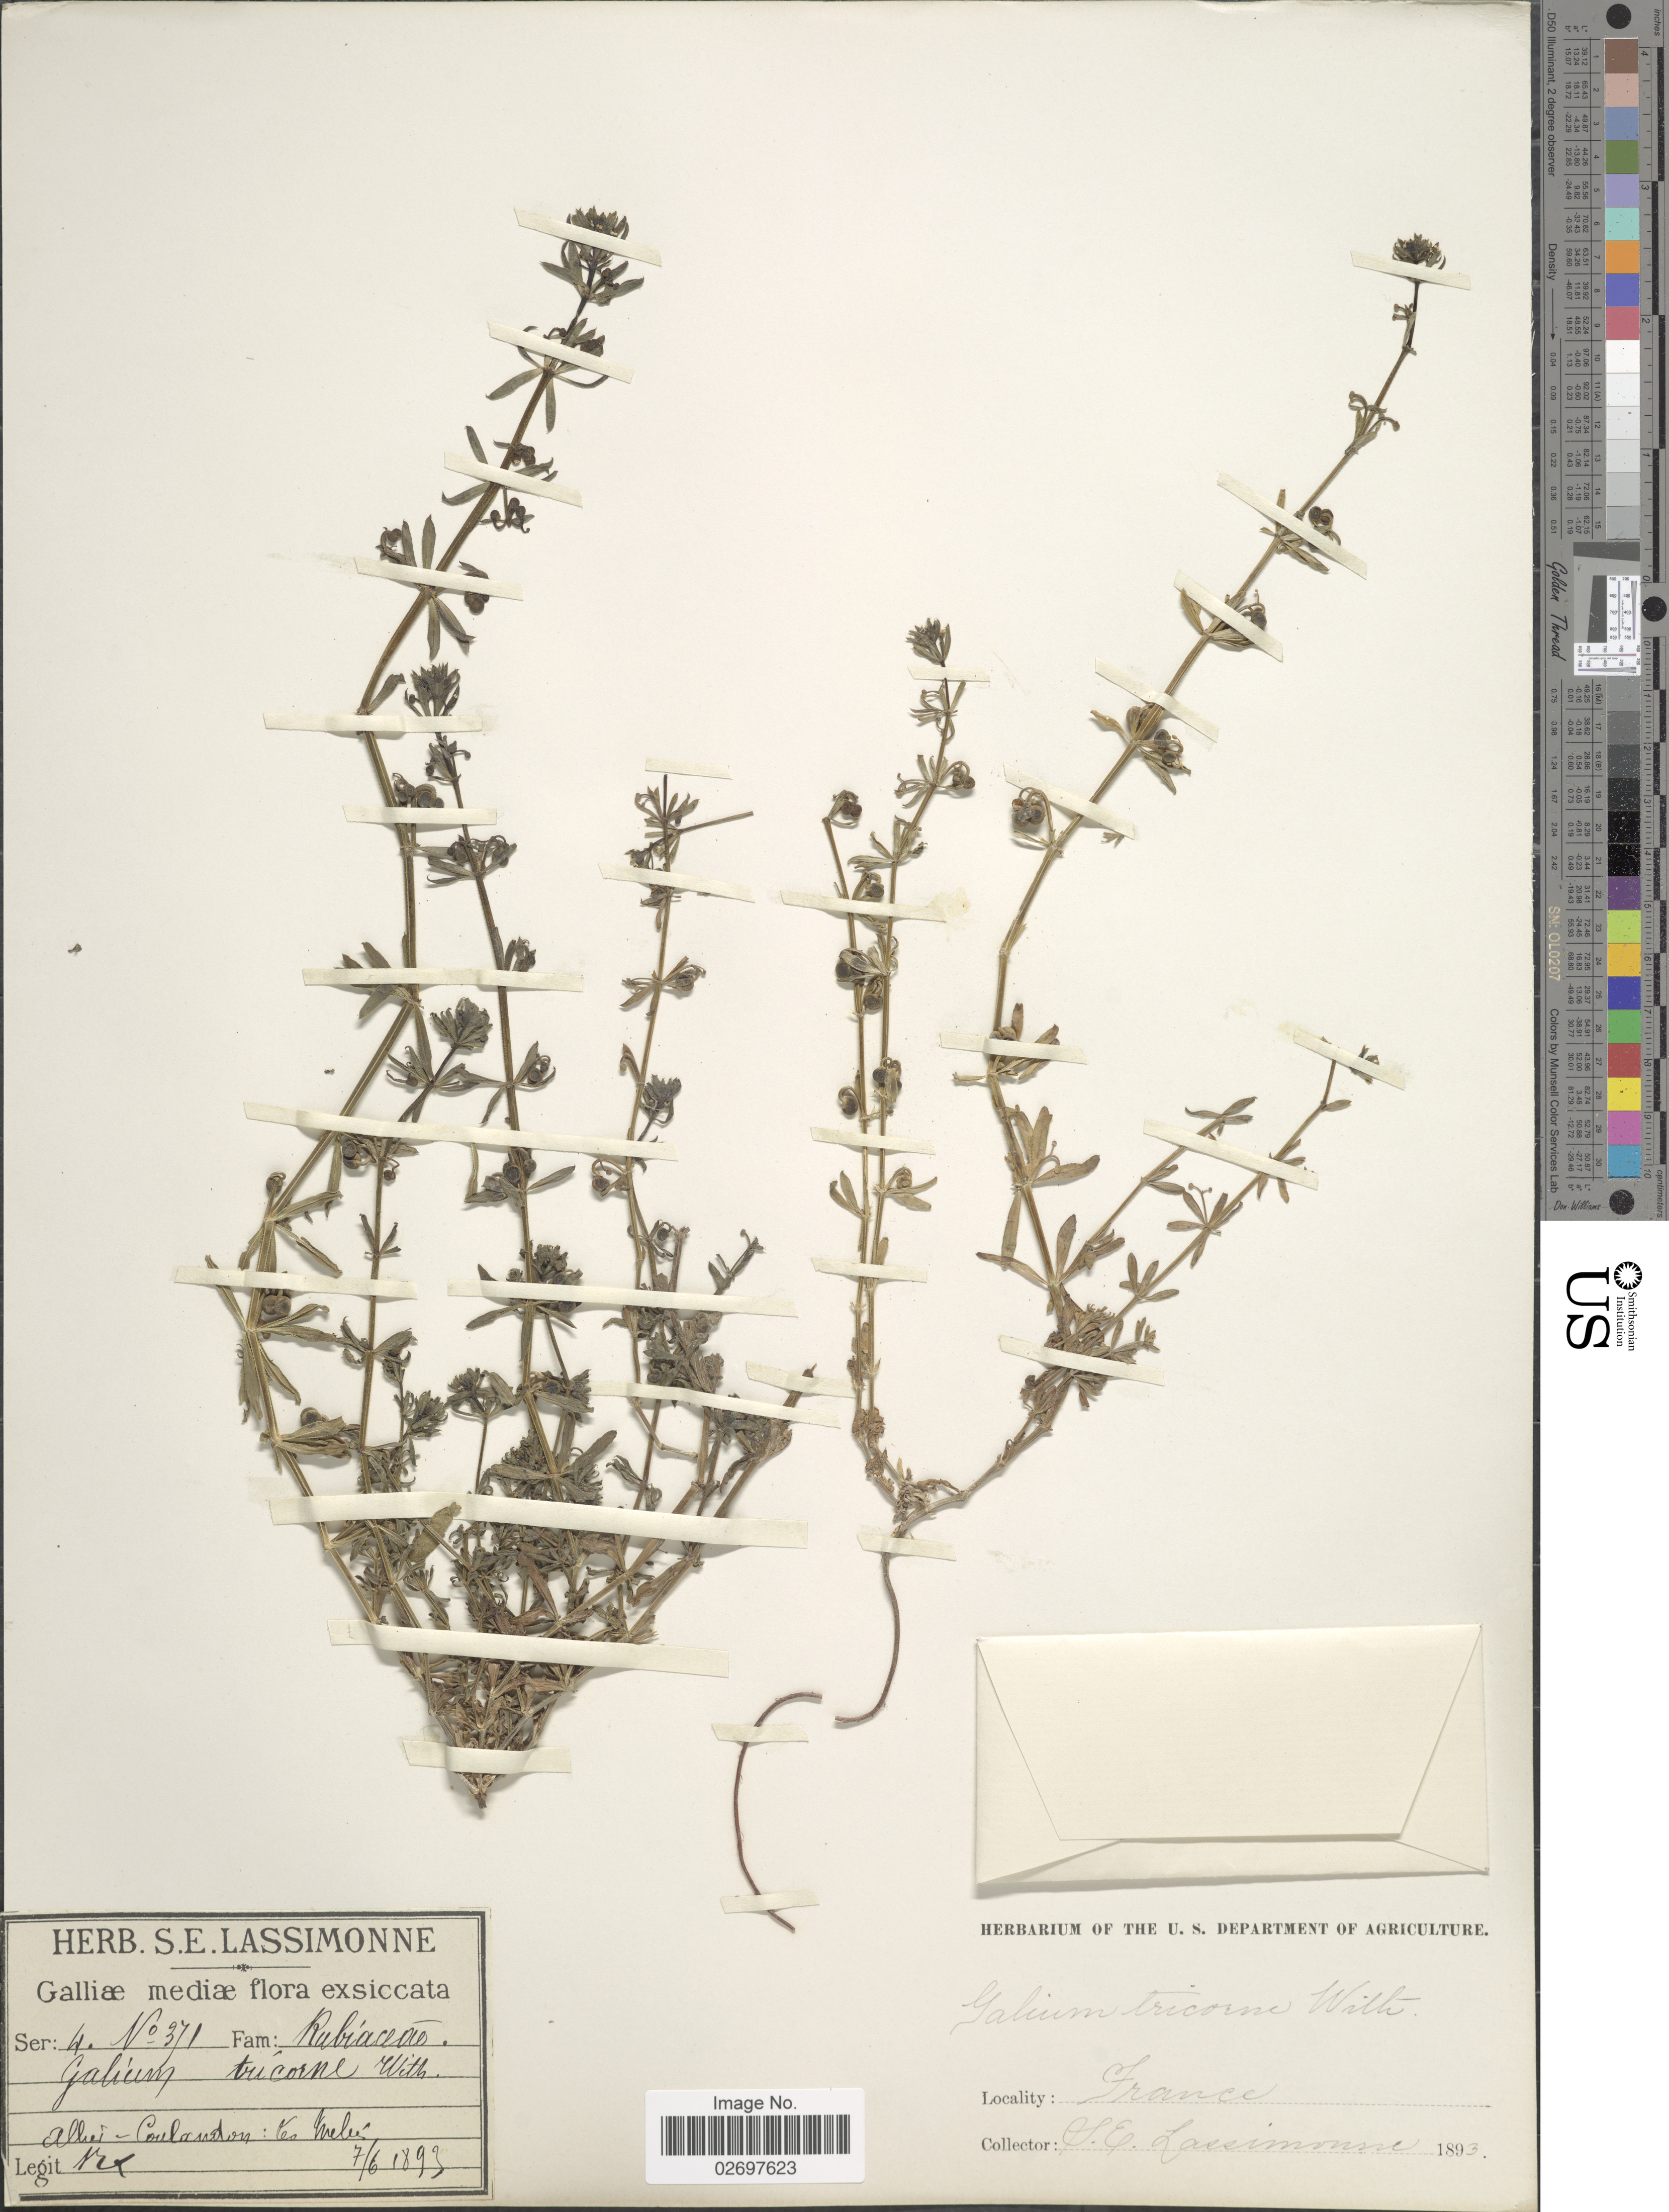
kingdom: Plantae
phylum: Tracheophyta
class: Magnoliopsida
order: Gentianales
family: Rubiaceae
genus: Galium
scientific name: Galium tricorne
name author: Stokes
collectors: S. Lassimonne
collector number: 4/371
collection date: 1893-06-07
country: France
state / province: Auvergne-Rhône-Alpes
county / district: Allier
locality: Galliae mediae. Allier - Coulandon: Les Meles